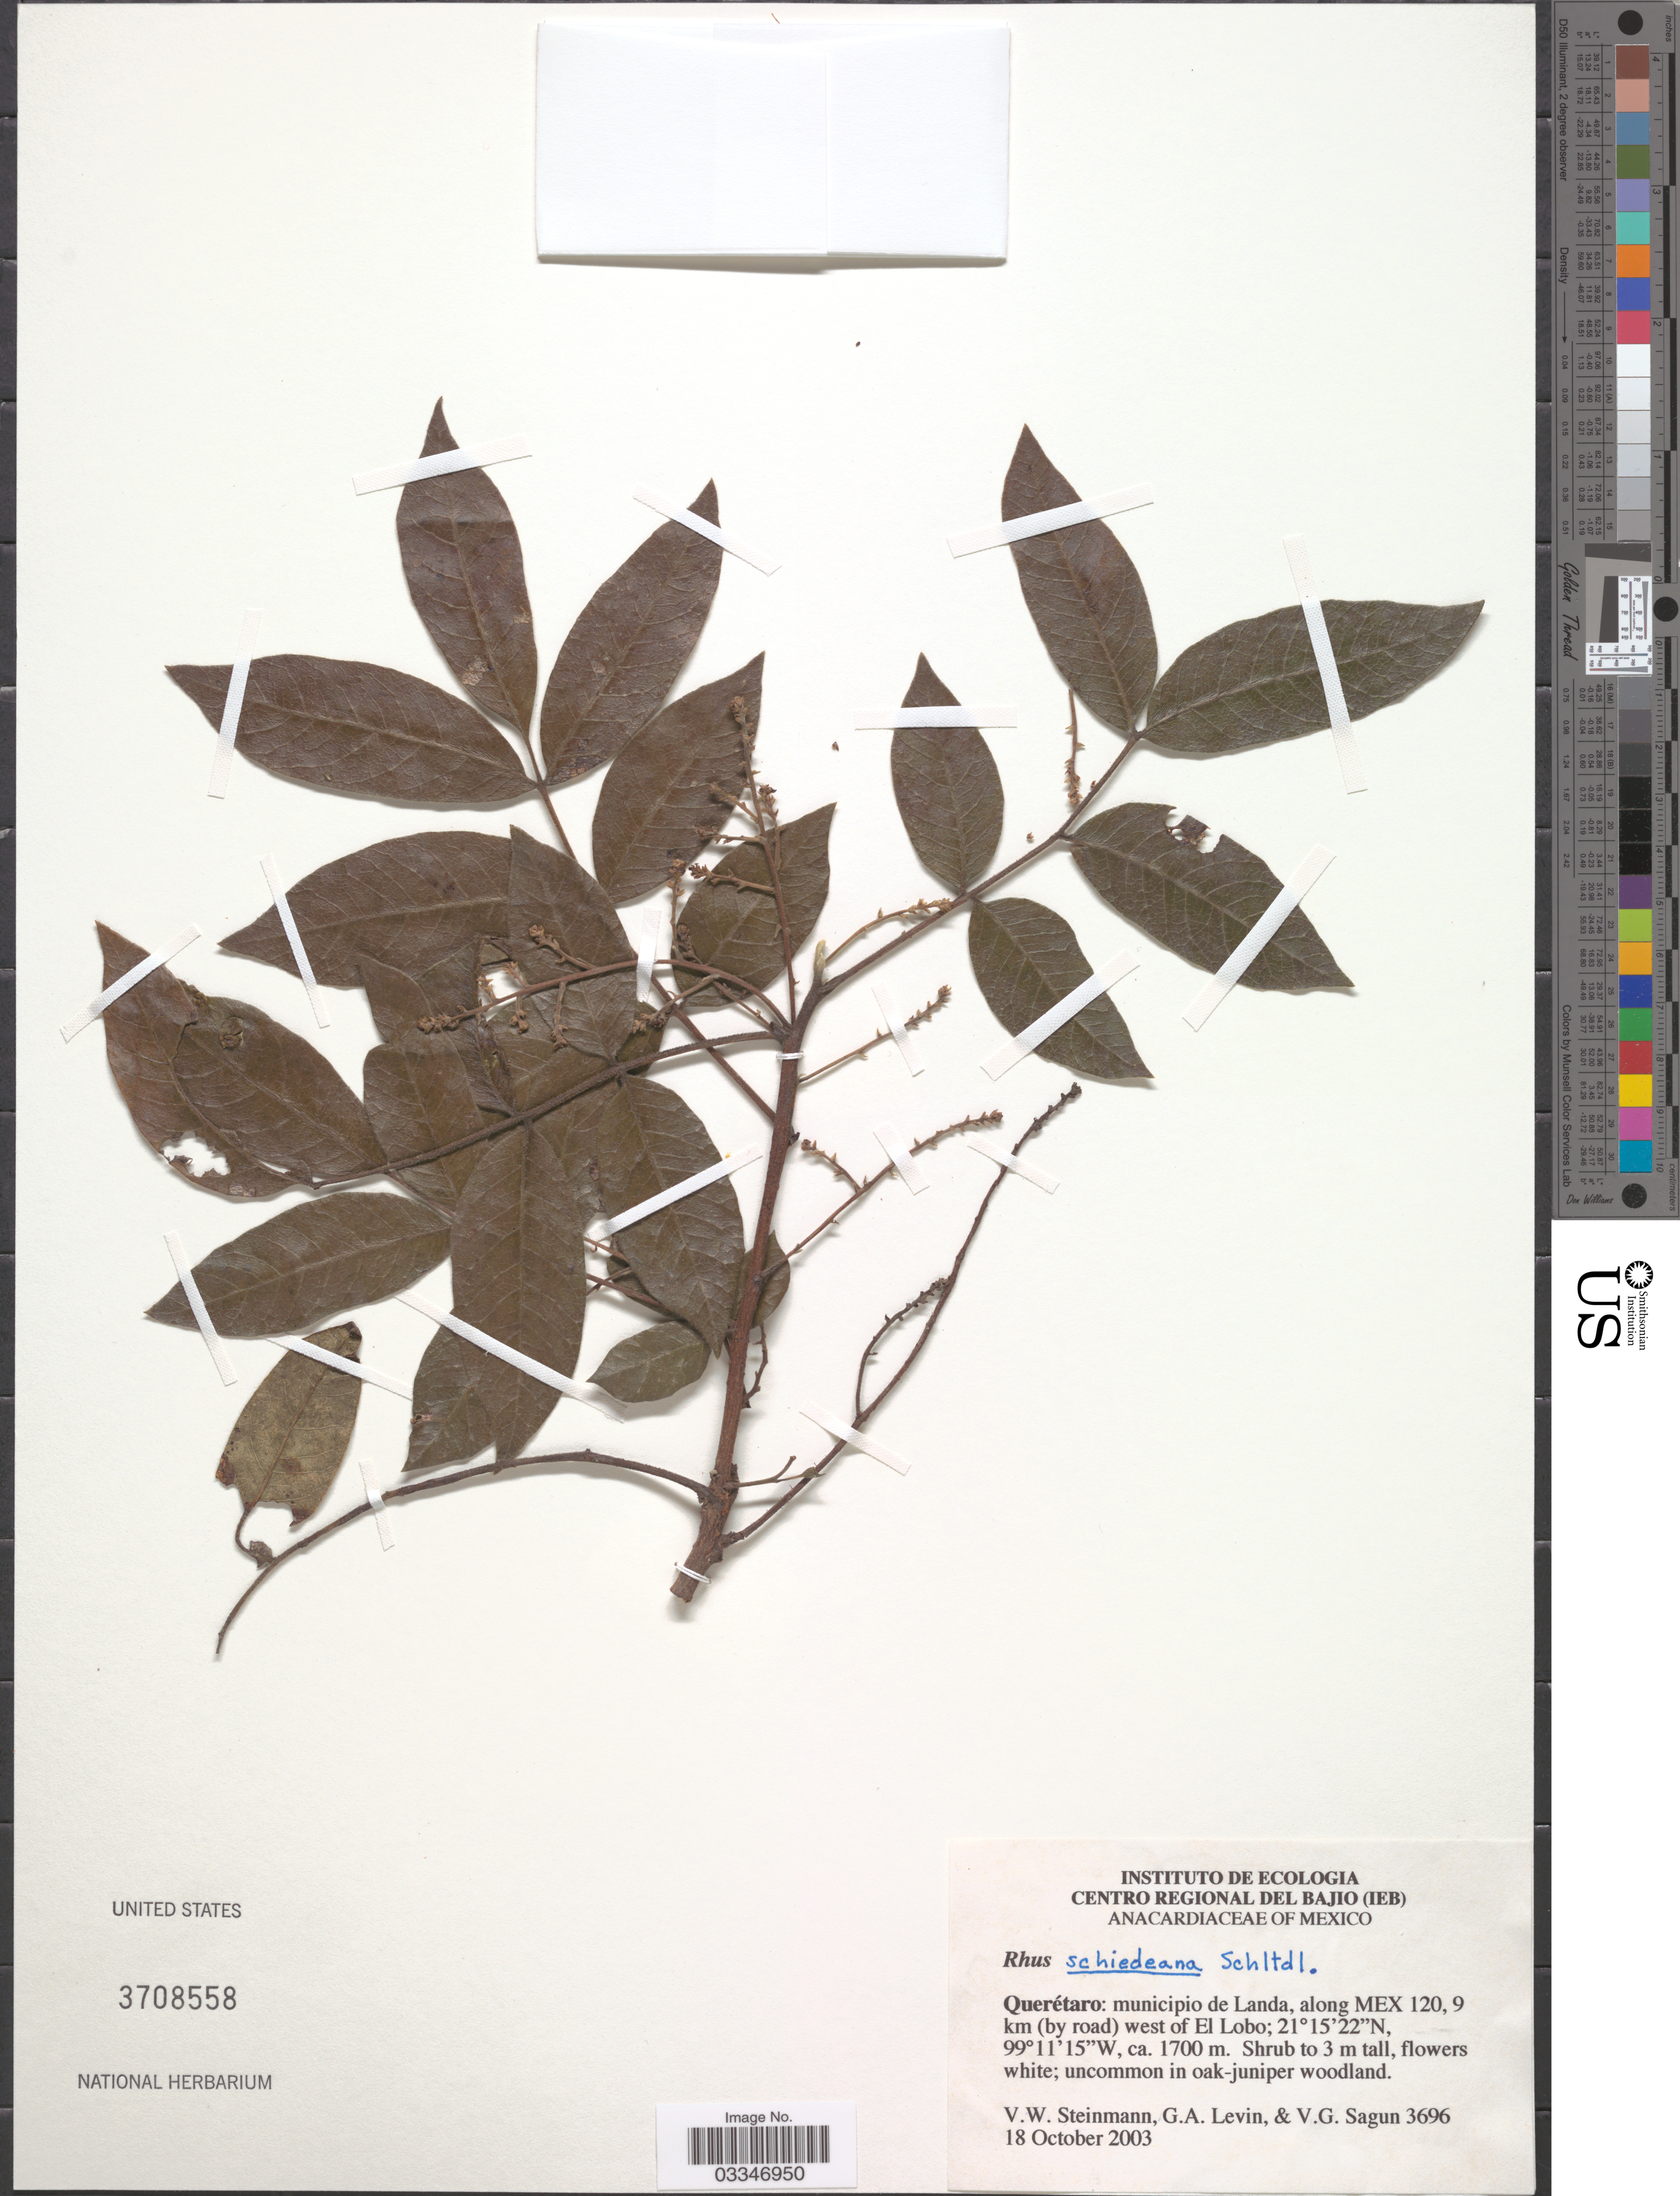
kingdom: Plantae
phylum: Tracheophyta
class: Magnoliopsida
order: Sapindales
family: Anacardiaceae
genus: Rhus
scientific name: Rhus schiedeana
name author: Schltdl.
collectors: V. W. Steinmann, G. Levin & V. Sagun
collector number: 3696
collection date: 2003-10-18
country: Mexico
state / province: Querétaro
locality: Municipio de Landa, along Mex 120, 9 km (by road) west of El Lobo.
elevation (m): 1700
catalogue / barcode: US 3708558